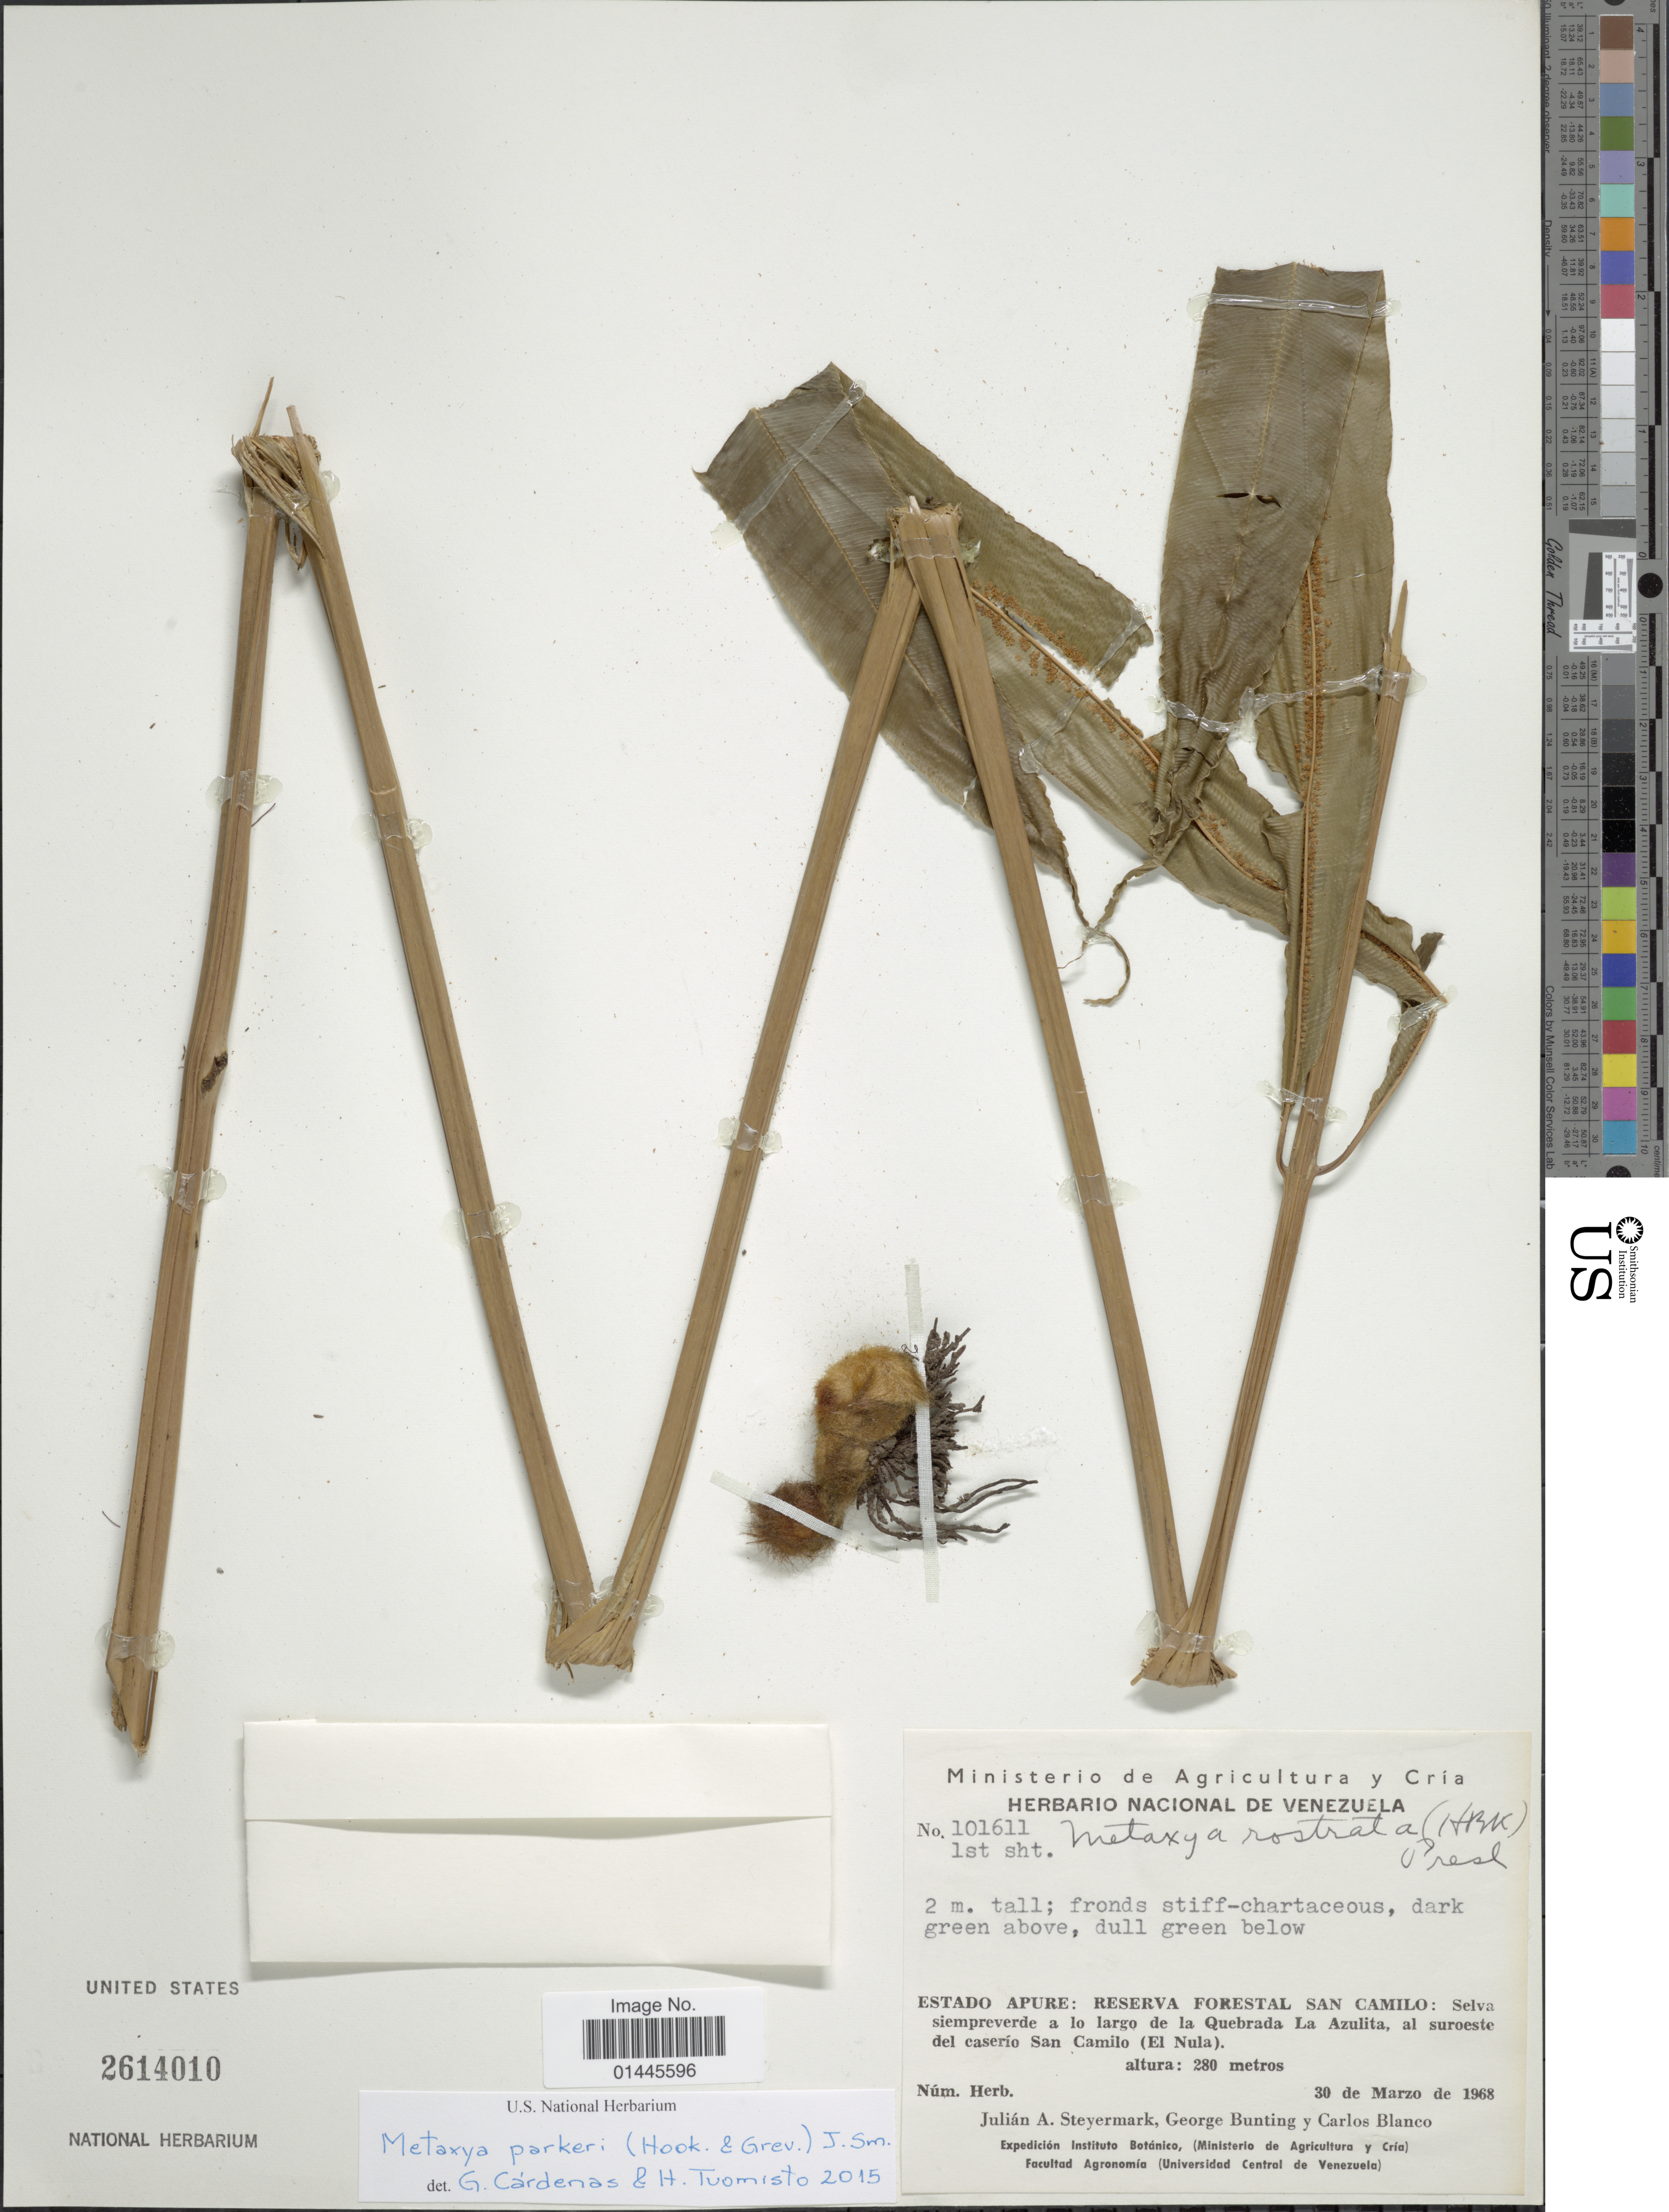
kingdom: Plantae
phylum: Tracheophyta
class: Polypodiopsida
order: Cyatheales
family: Metaxyaceae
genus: Metaxya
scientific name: Metaxya parkeri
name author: (Hook. & Grev.) J. Sm.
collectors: J. Steyermark, G. S. Bunting & C. Blanco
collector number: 101611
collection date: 1968-03-30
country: Venezuela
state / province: Apure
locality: Rserva Forestal San Camilo: Selva siempreverde a lo largo de la Quebrada La Azulita, al suroeste del caserio San Camilo (El Nula).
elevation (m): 280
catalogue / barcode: US 2614010